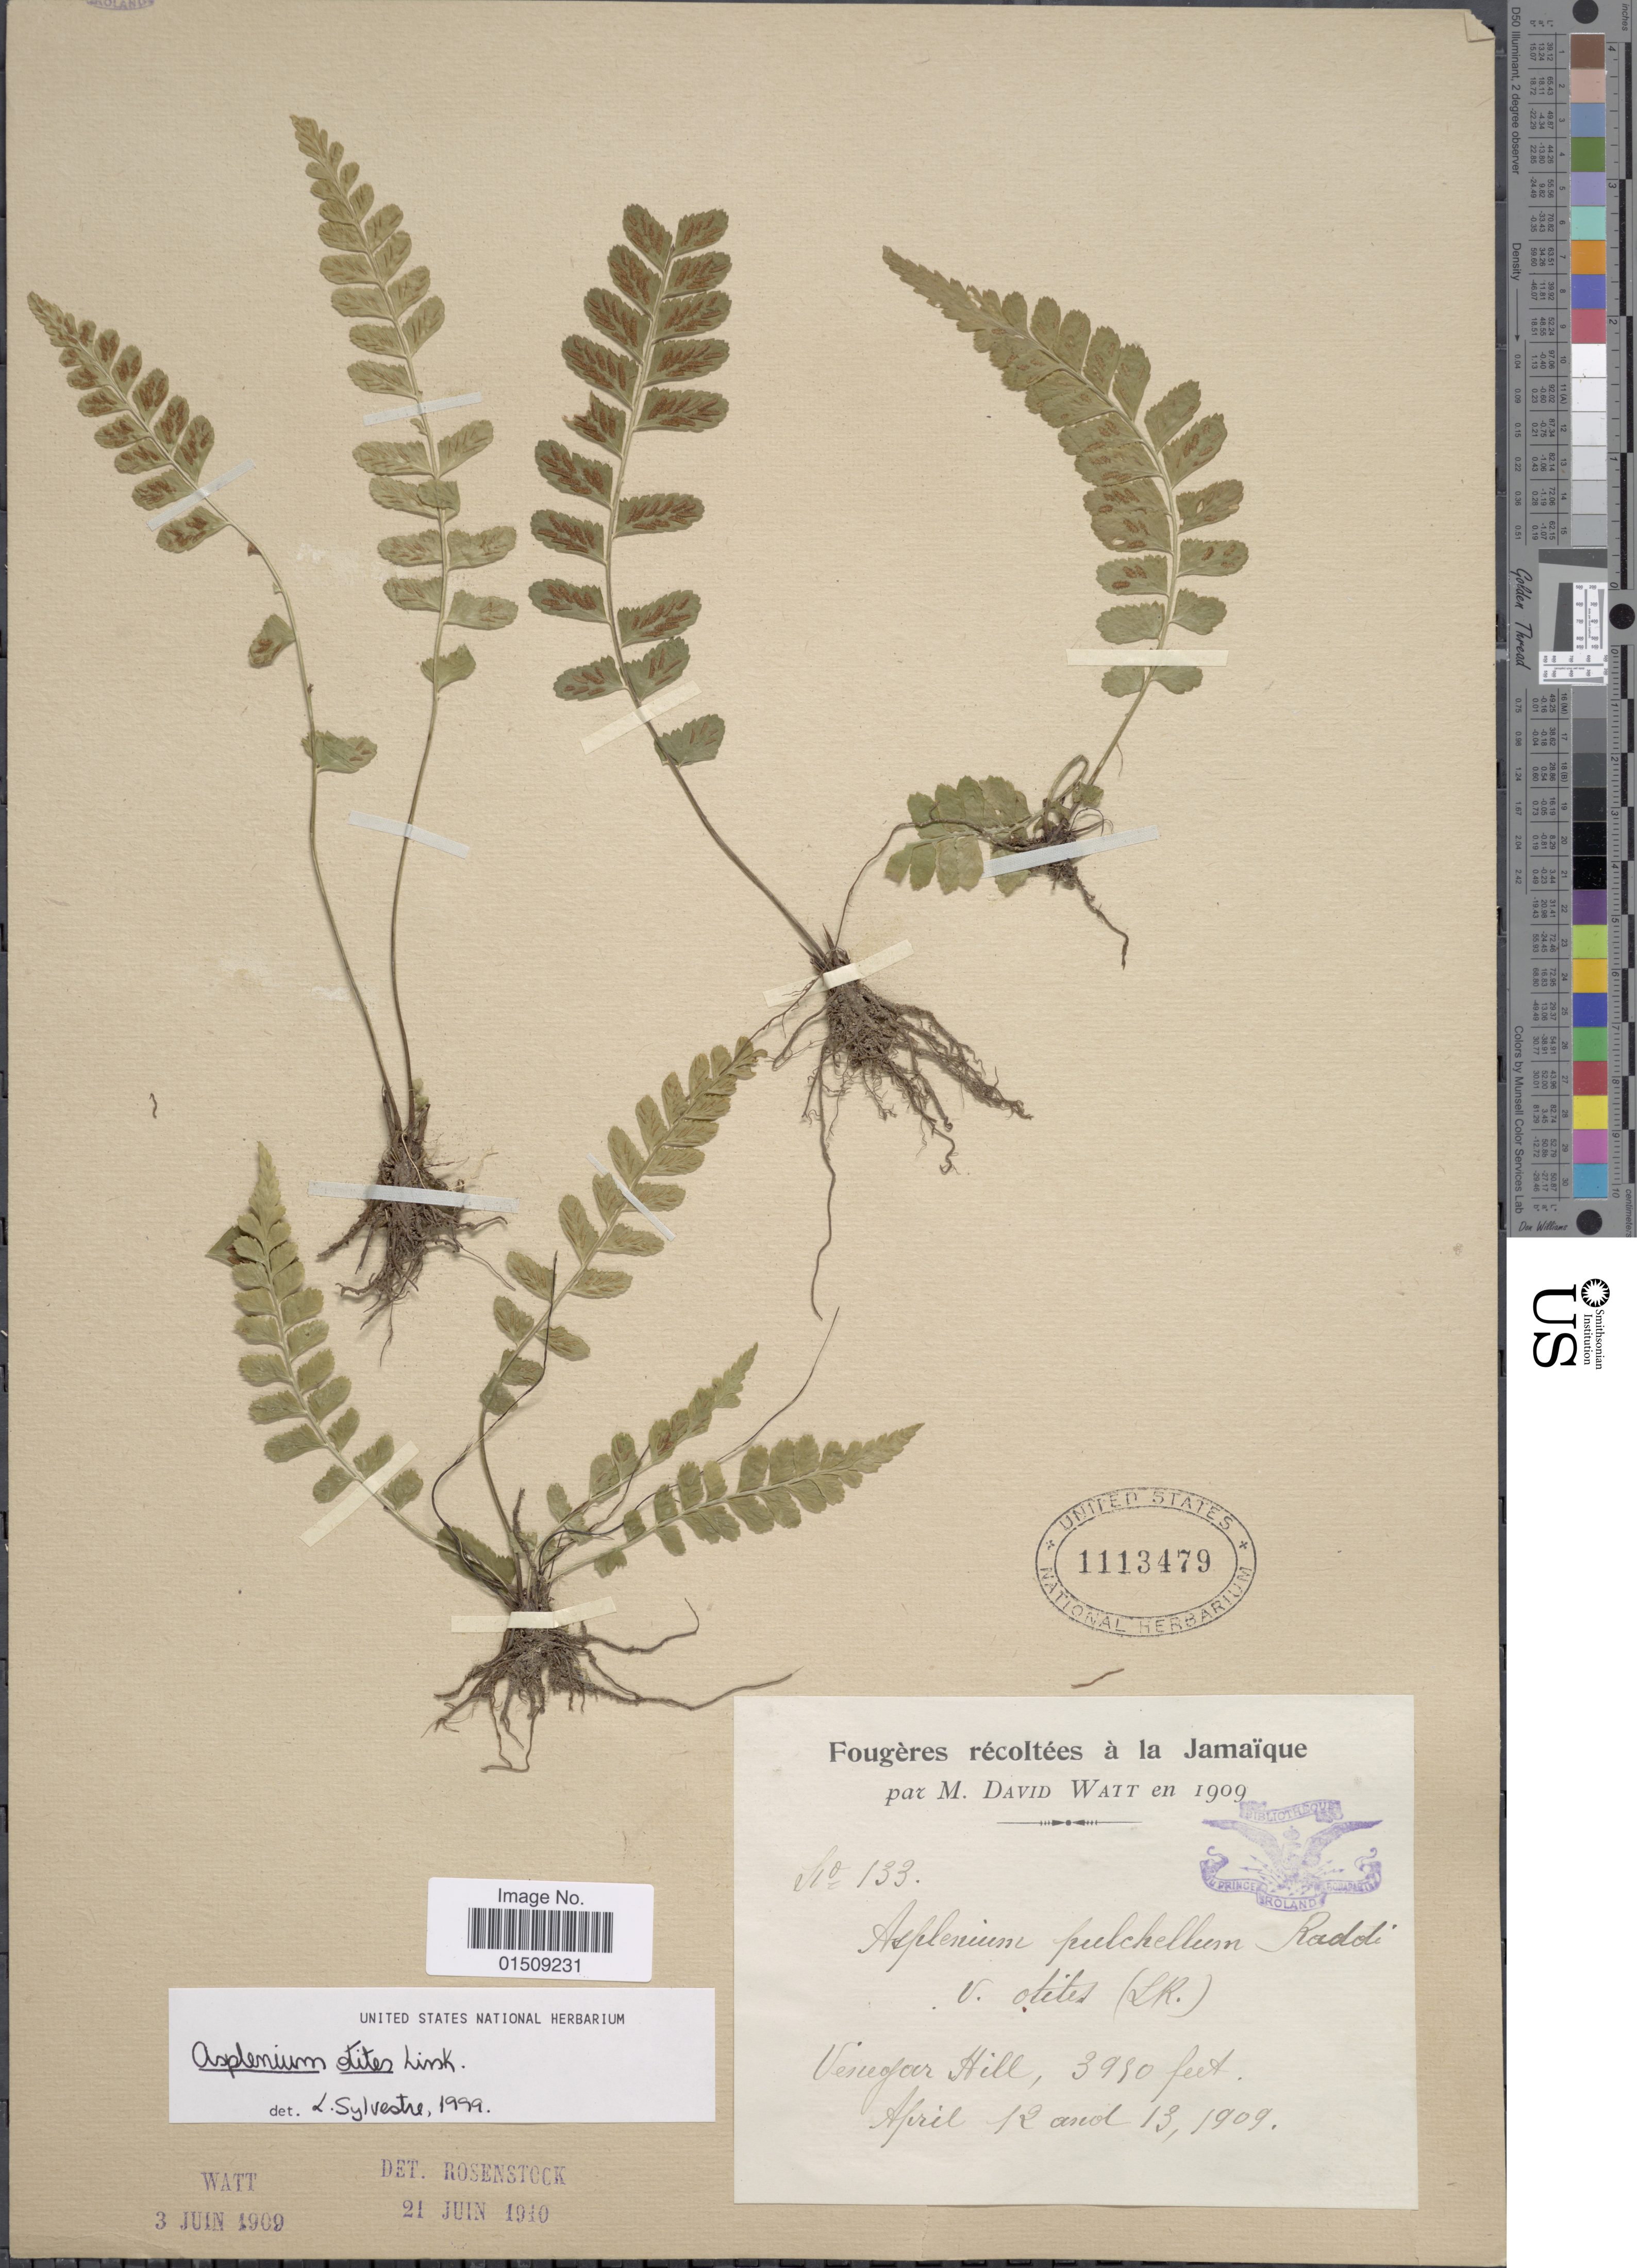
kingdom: Plantae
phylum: Tracheophyta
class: Polypodiopsida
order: Polypodiales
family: Aspleniaceae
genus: Asplenium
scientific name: Asplenium otites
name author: Link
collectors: M. Watt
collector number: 133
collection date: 1909-04-12/1909-04-13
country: Jamaica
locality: Jamaique, Venegar Hill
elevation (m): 1204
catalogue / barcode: US 1113479